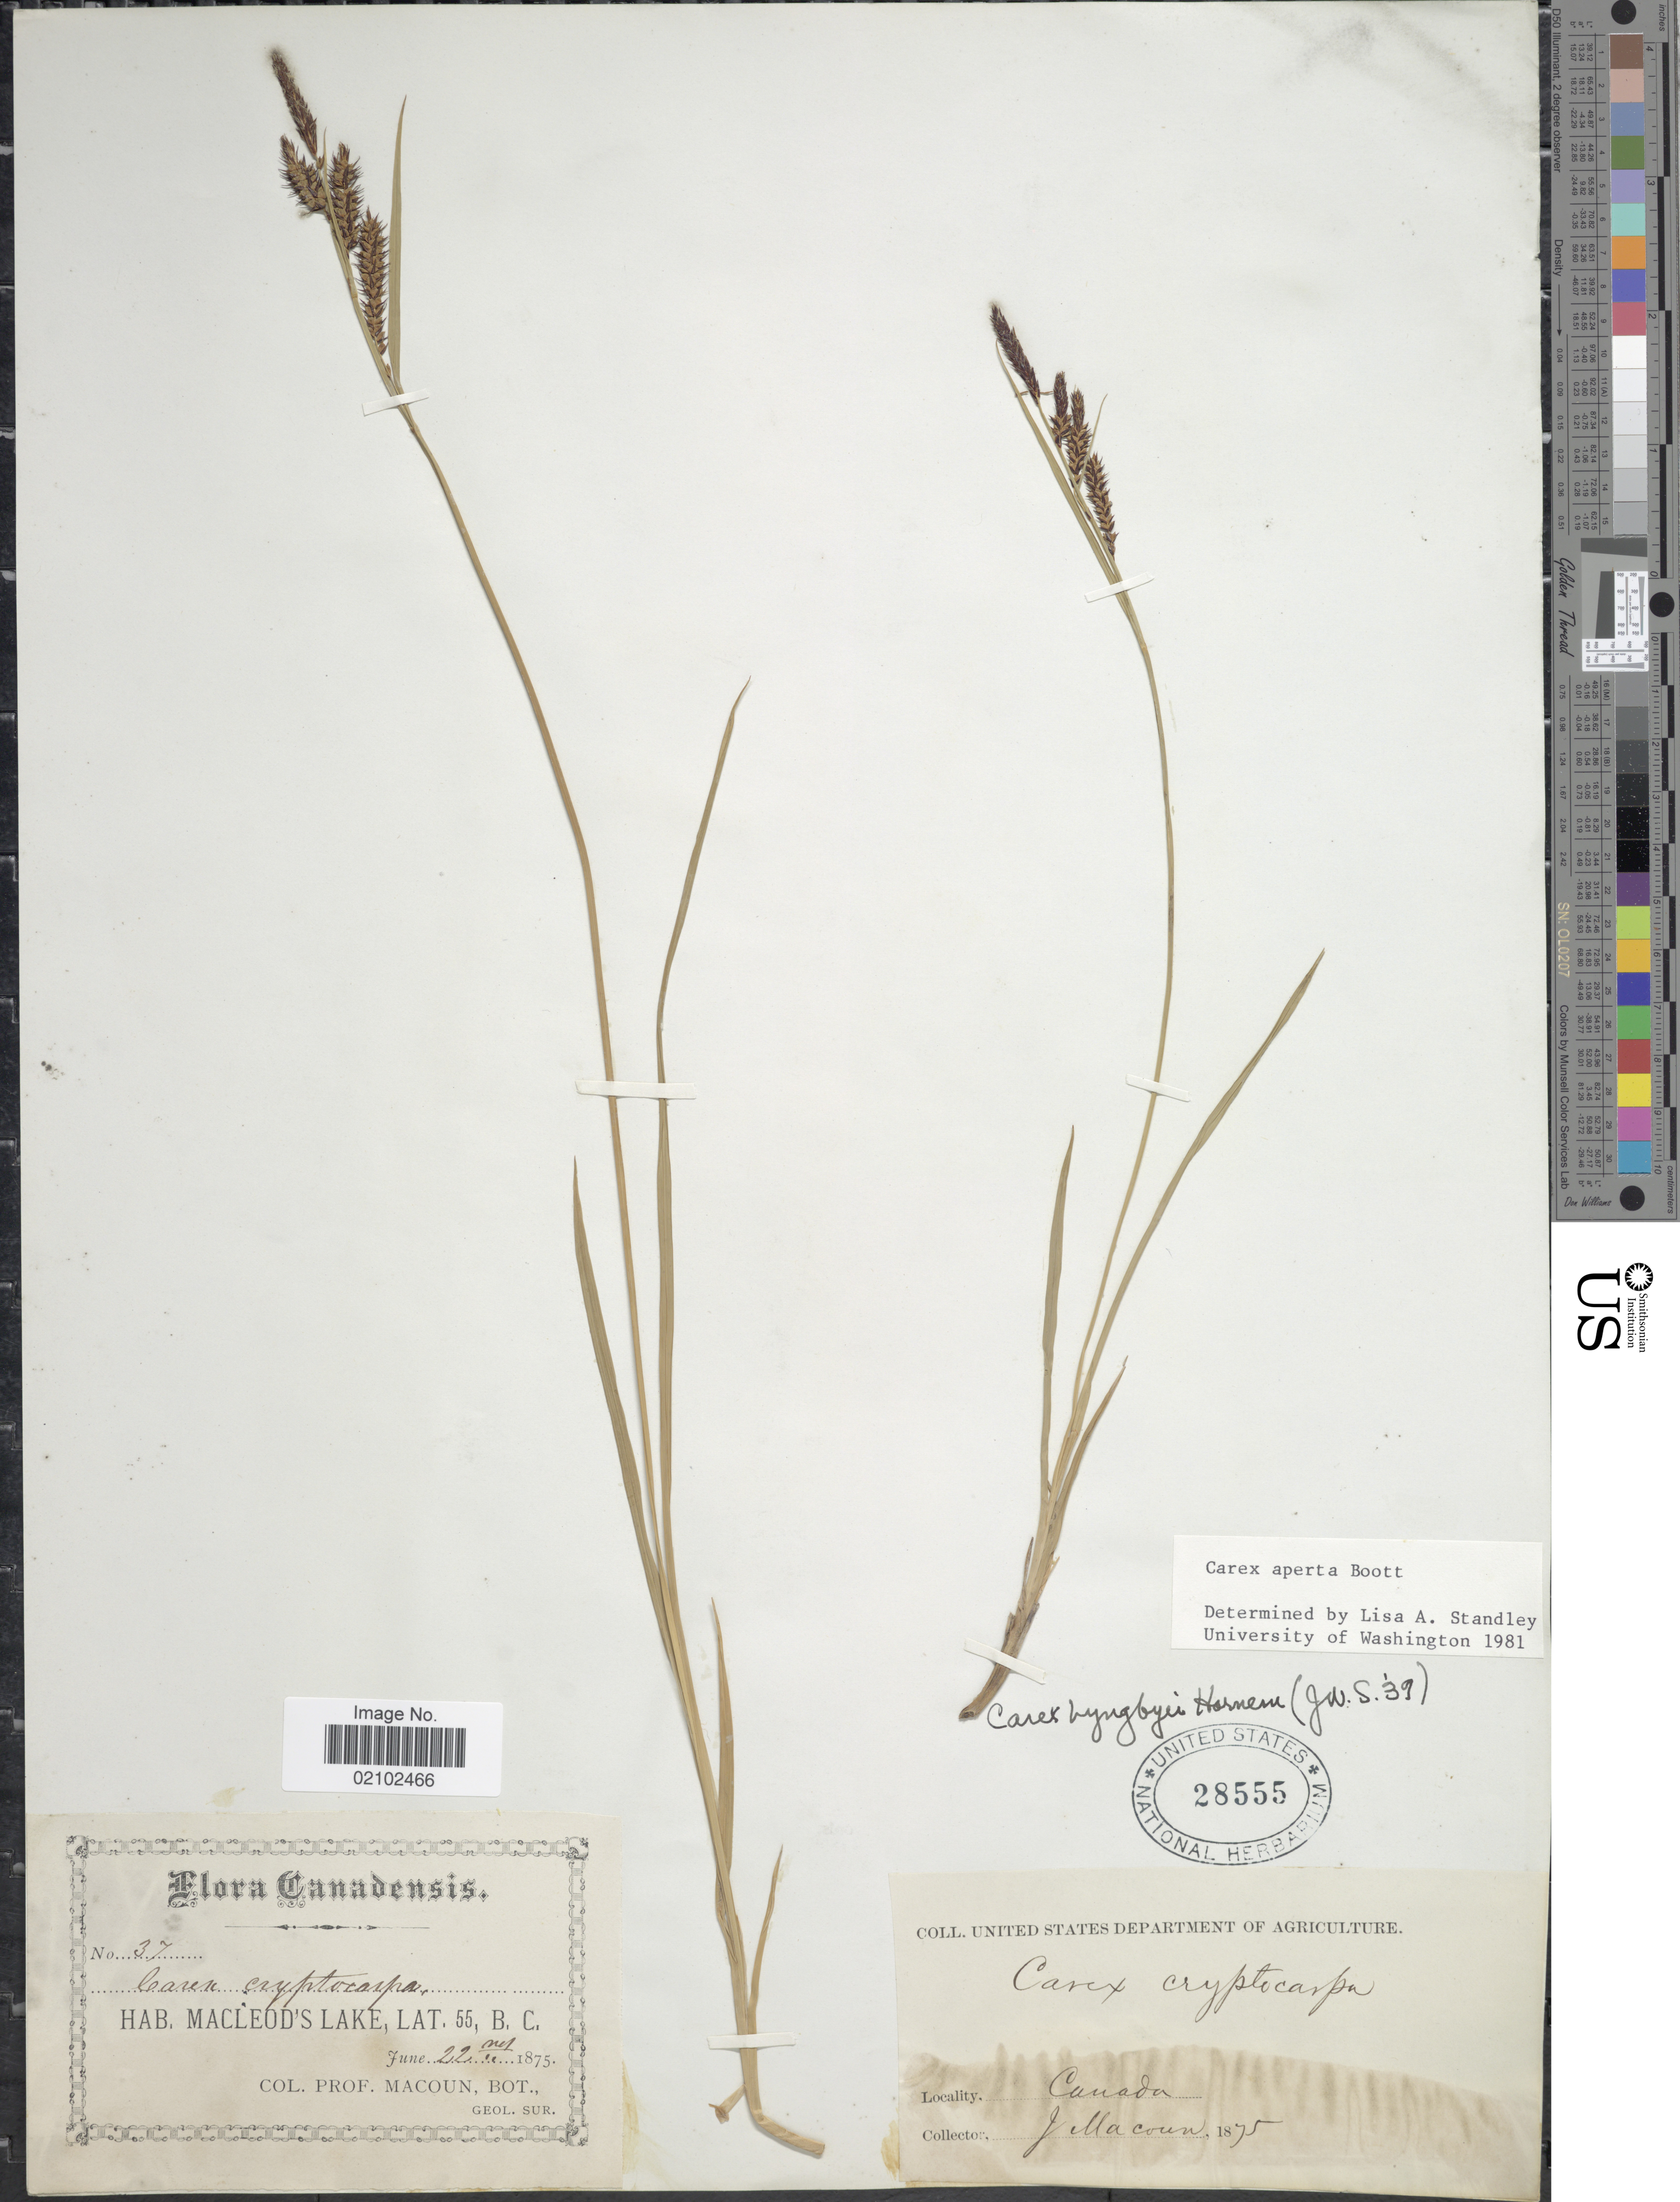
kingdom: Plantae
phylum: Tracheophyta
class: Liliopsida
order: Poales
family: Cyperaceae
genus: Carex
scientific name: Carex aperta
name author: Boott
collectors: J. Macoun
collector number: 37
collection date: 1875-06-22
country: Canada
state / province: British Columbia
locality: Macleod's Lake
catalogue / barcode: US 28555